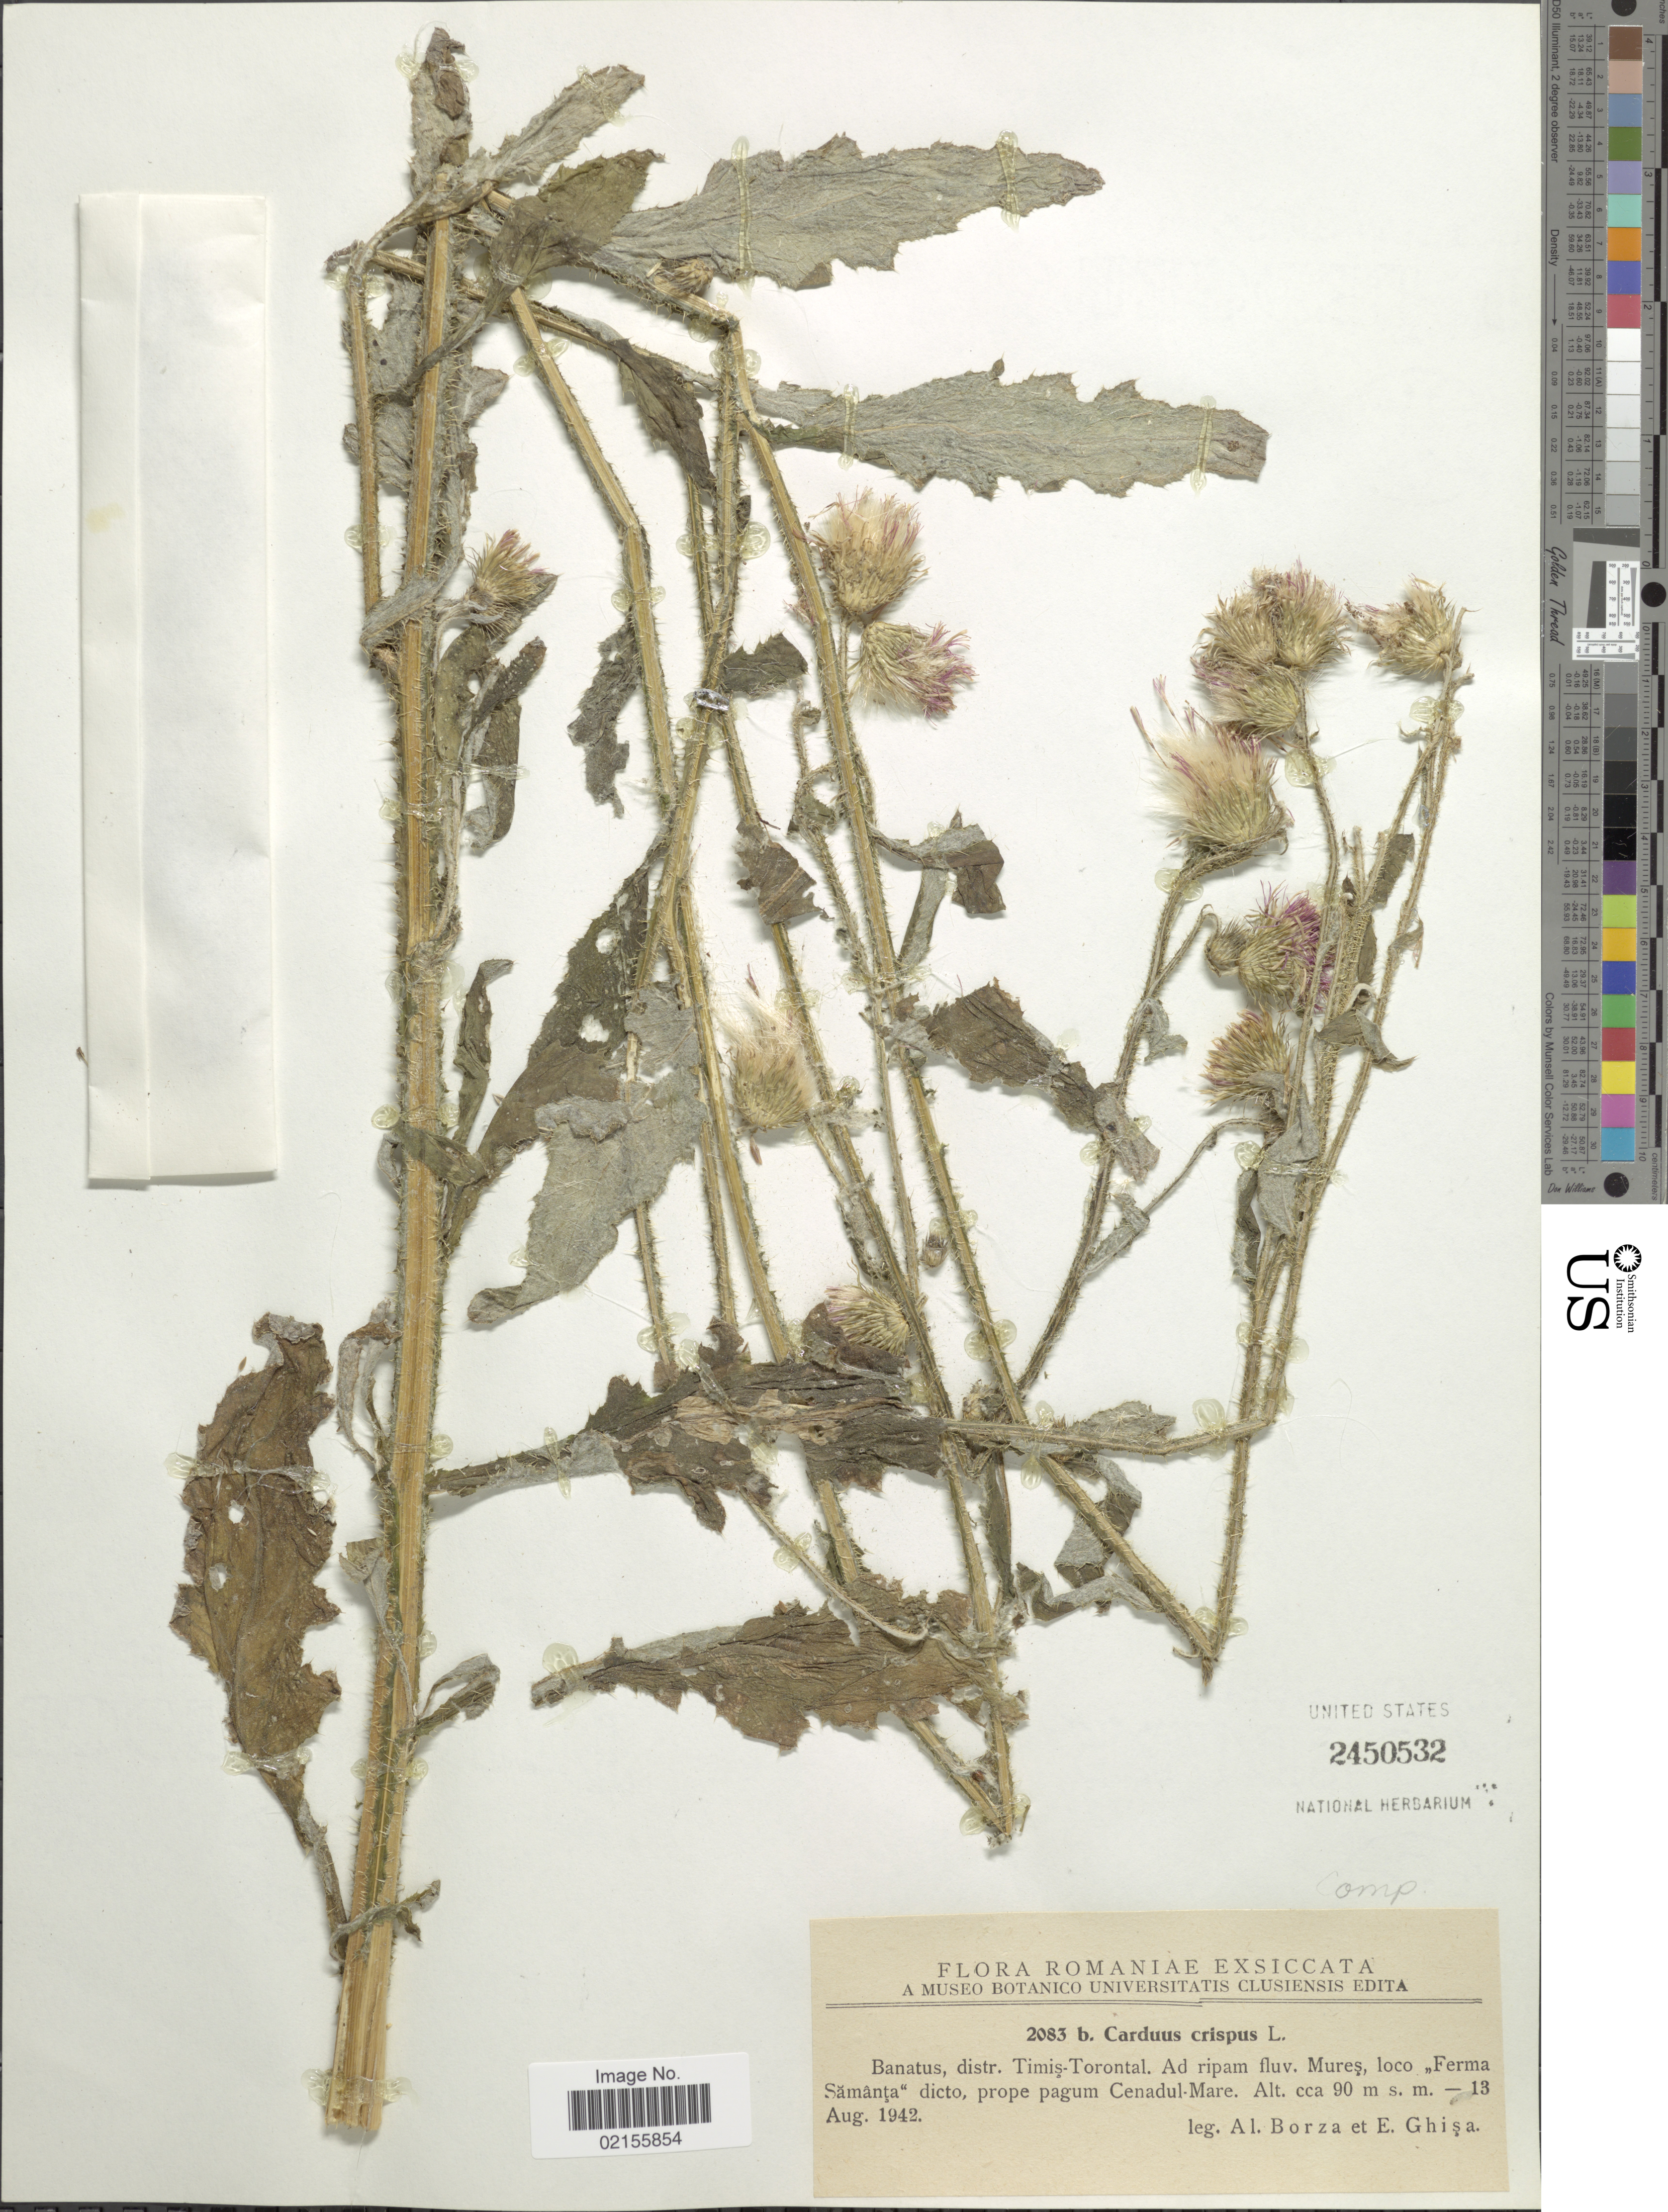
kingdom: Plantae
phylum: Tracheophyta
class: Magnoliopsida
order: Asterales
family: Asteraceae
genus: Carduus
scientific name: Carduus crispus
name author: L.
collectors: A. Borza & E. Ghisa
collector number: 2083b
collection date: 1942-08-13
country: Romania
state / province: Timis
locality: Banatus, distr. Timis-Torontal. Ad ripam fluv. Mures, loco ,,Ferma Samânta' dicto, prope pagum Cenadul-Mare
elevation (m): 90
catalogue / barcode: US 2450532